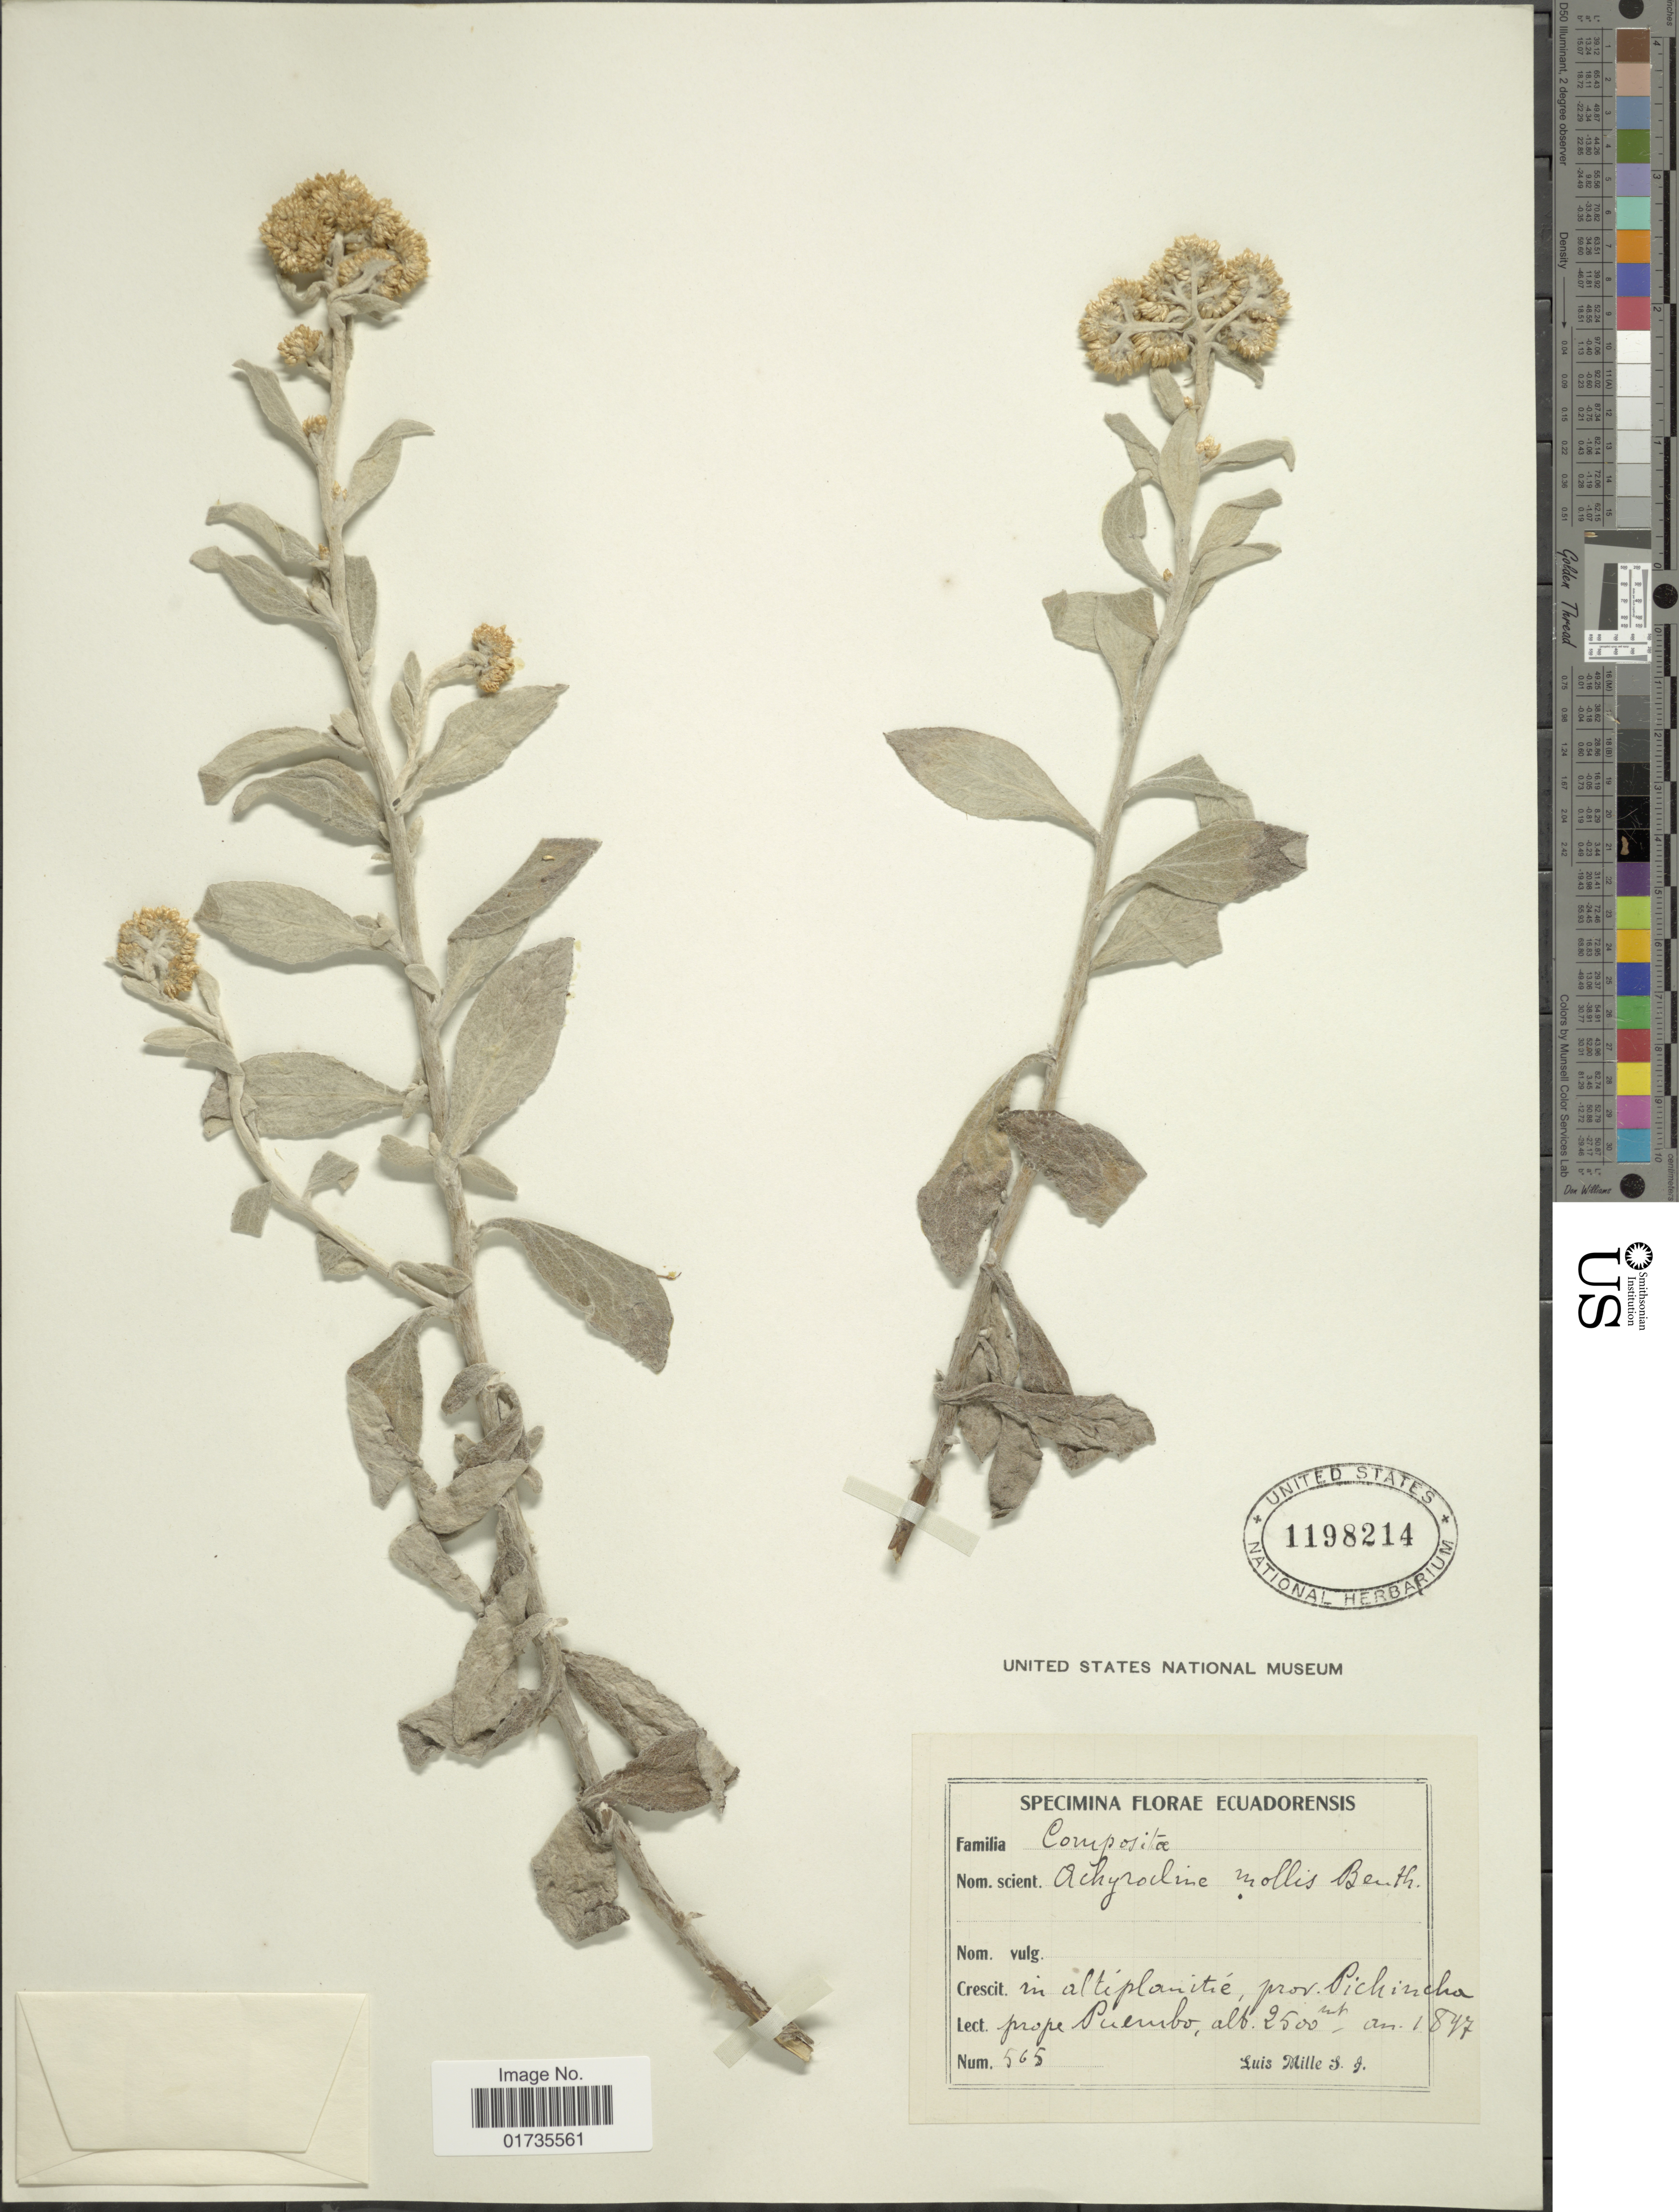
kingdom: Plantae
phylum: Tracheophyta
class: Magnoliopsida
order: Asterales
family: Asteraceae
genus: Achyrocline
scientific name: Achyrocline mollis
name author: Benth.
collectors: L. Mille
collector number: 565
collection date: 1847-01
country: Ecuador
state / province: Pichincha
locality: Altiplanitie, Prov. Pichincha. prope Puembo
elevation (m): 2500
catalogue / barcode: US 1198214